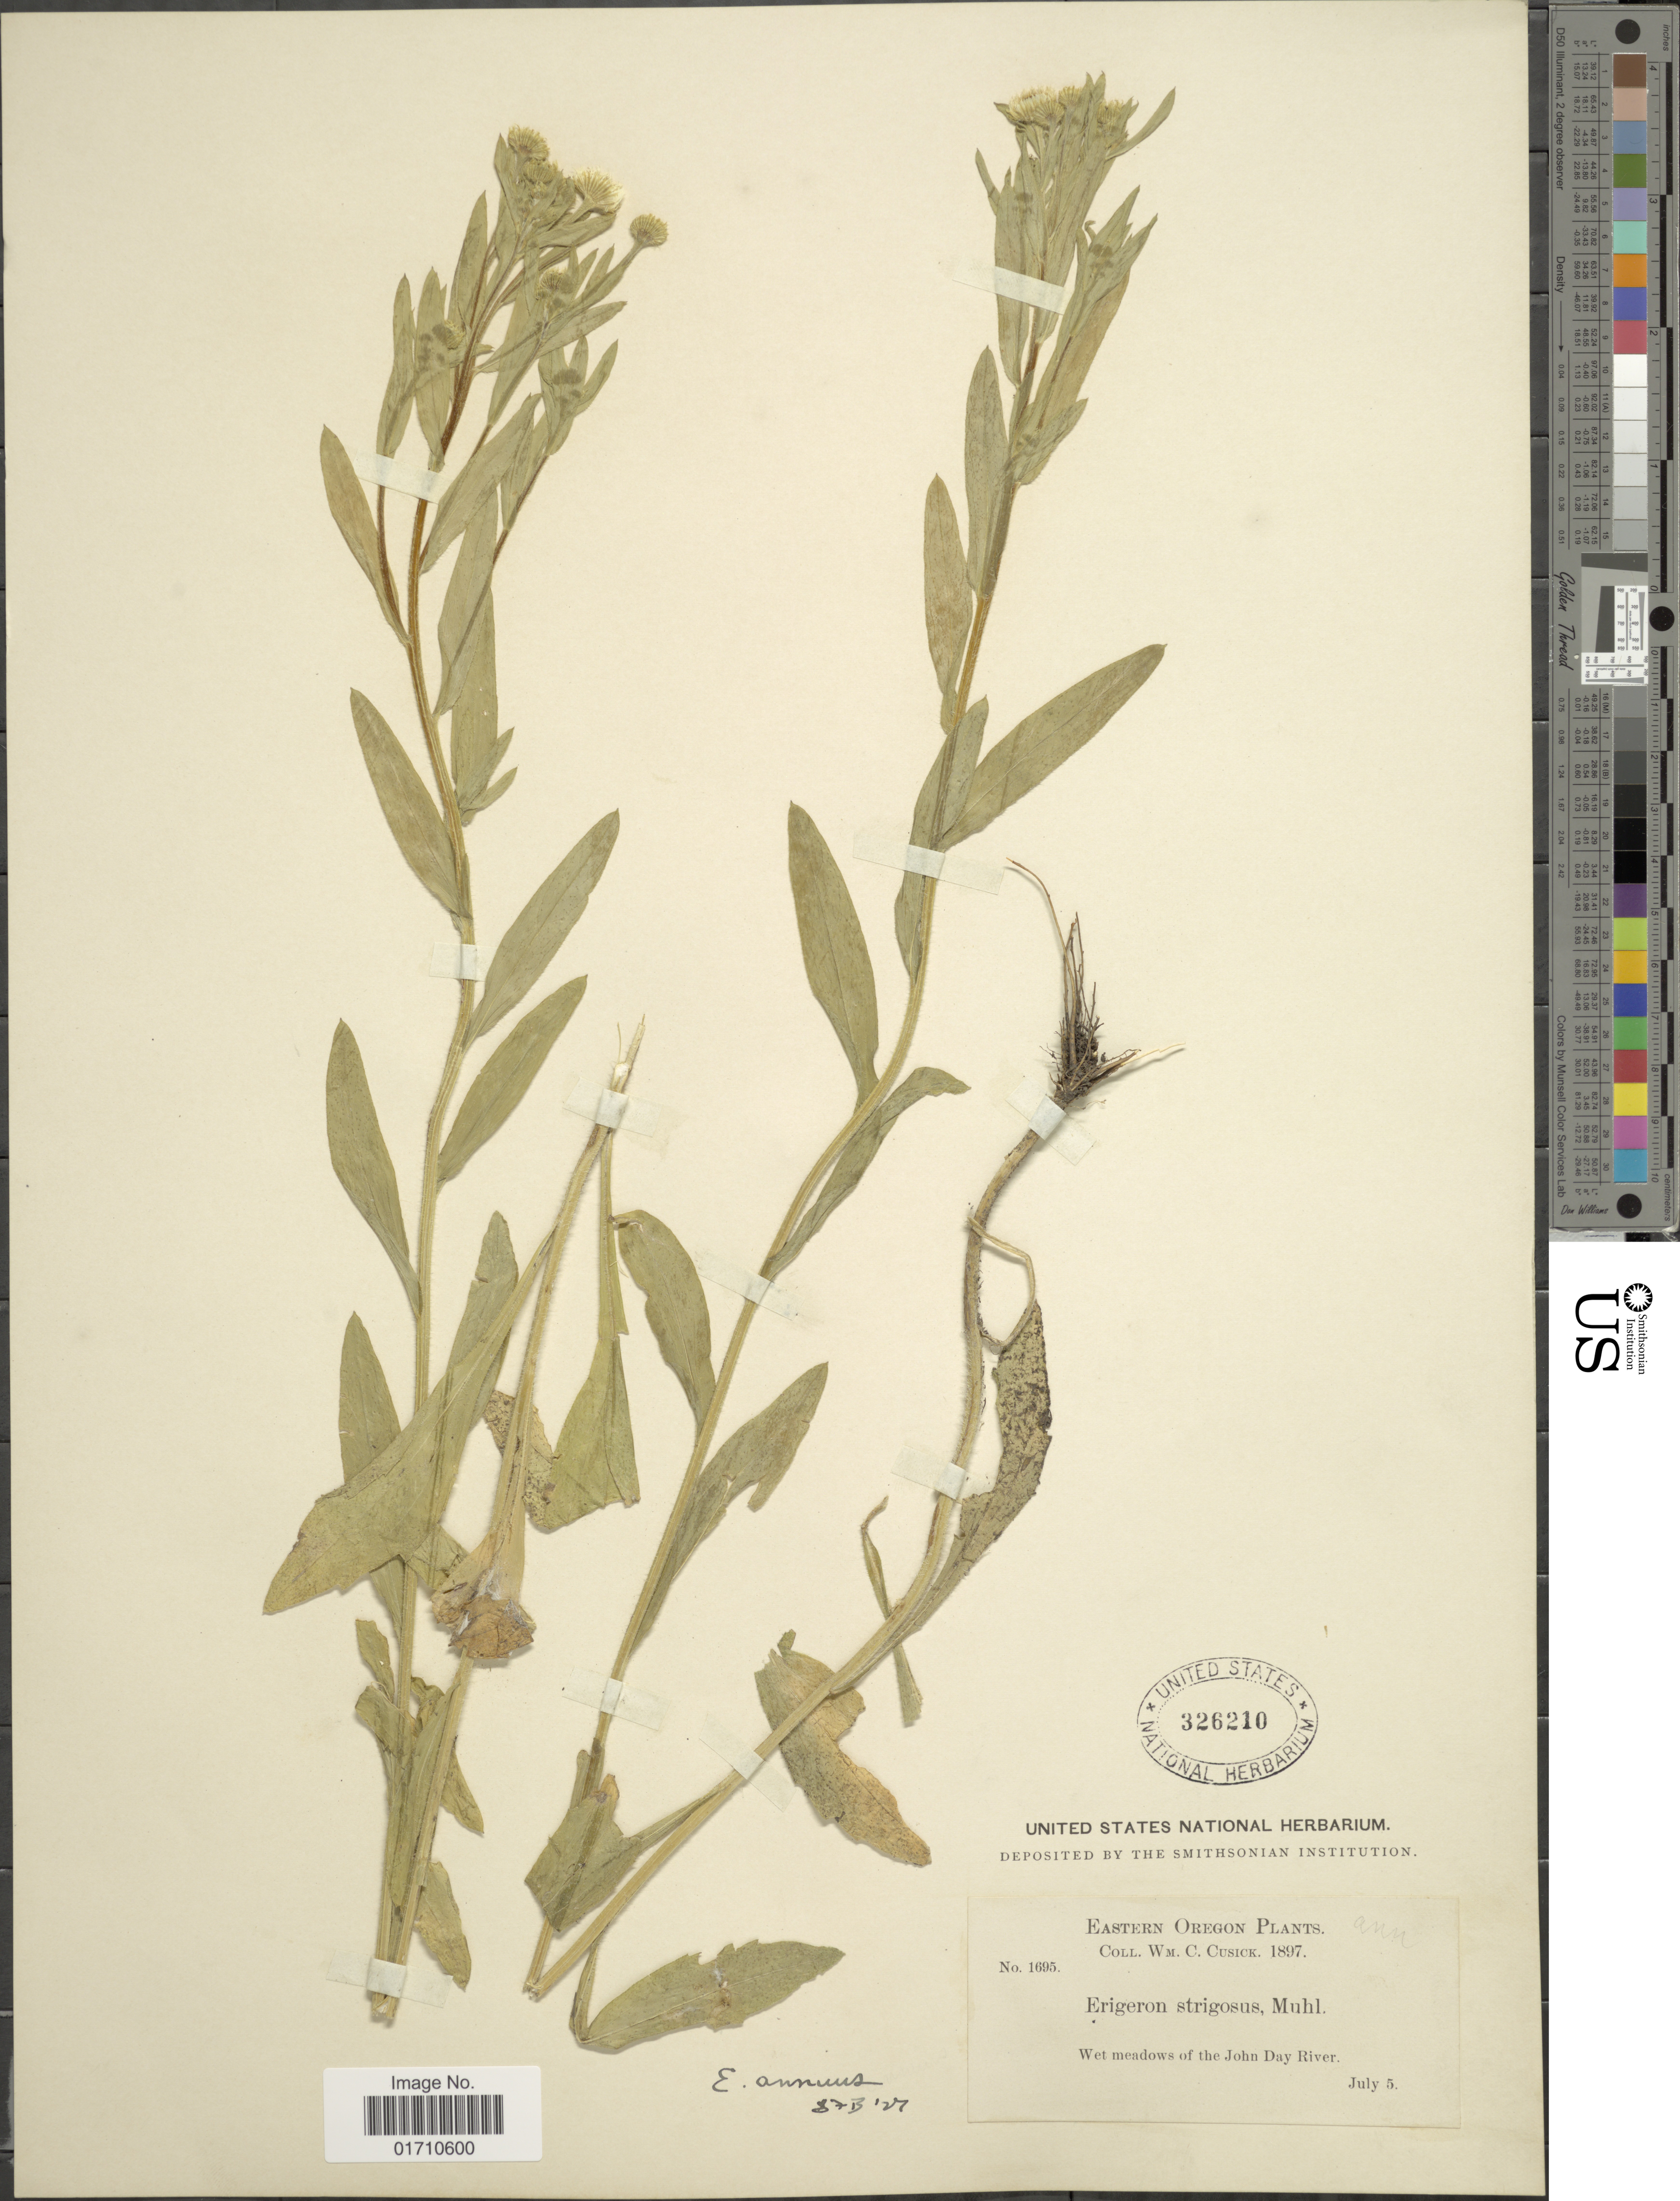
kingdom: Plantae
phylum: Tracheophyta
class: Magnoliopsida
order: Asterales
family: Asteraceae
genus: Erigeron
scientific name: Erigeron annuus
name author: (L.) Pers.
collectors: W. C. Cusick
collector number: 1695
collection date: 1897-07-05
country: United States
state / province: Oregon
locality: Eastern Oregon, Wet meadows of the John Day River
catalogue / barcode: US 326210